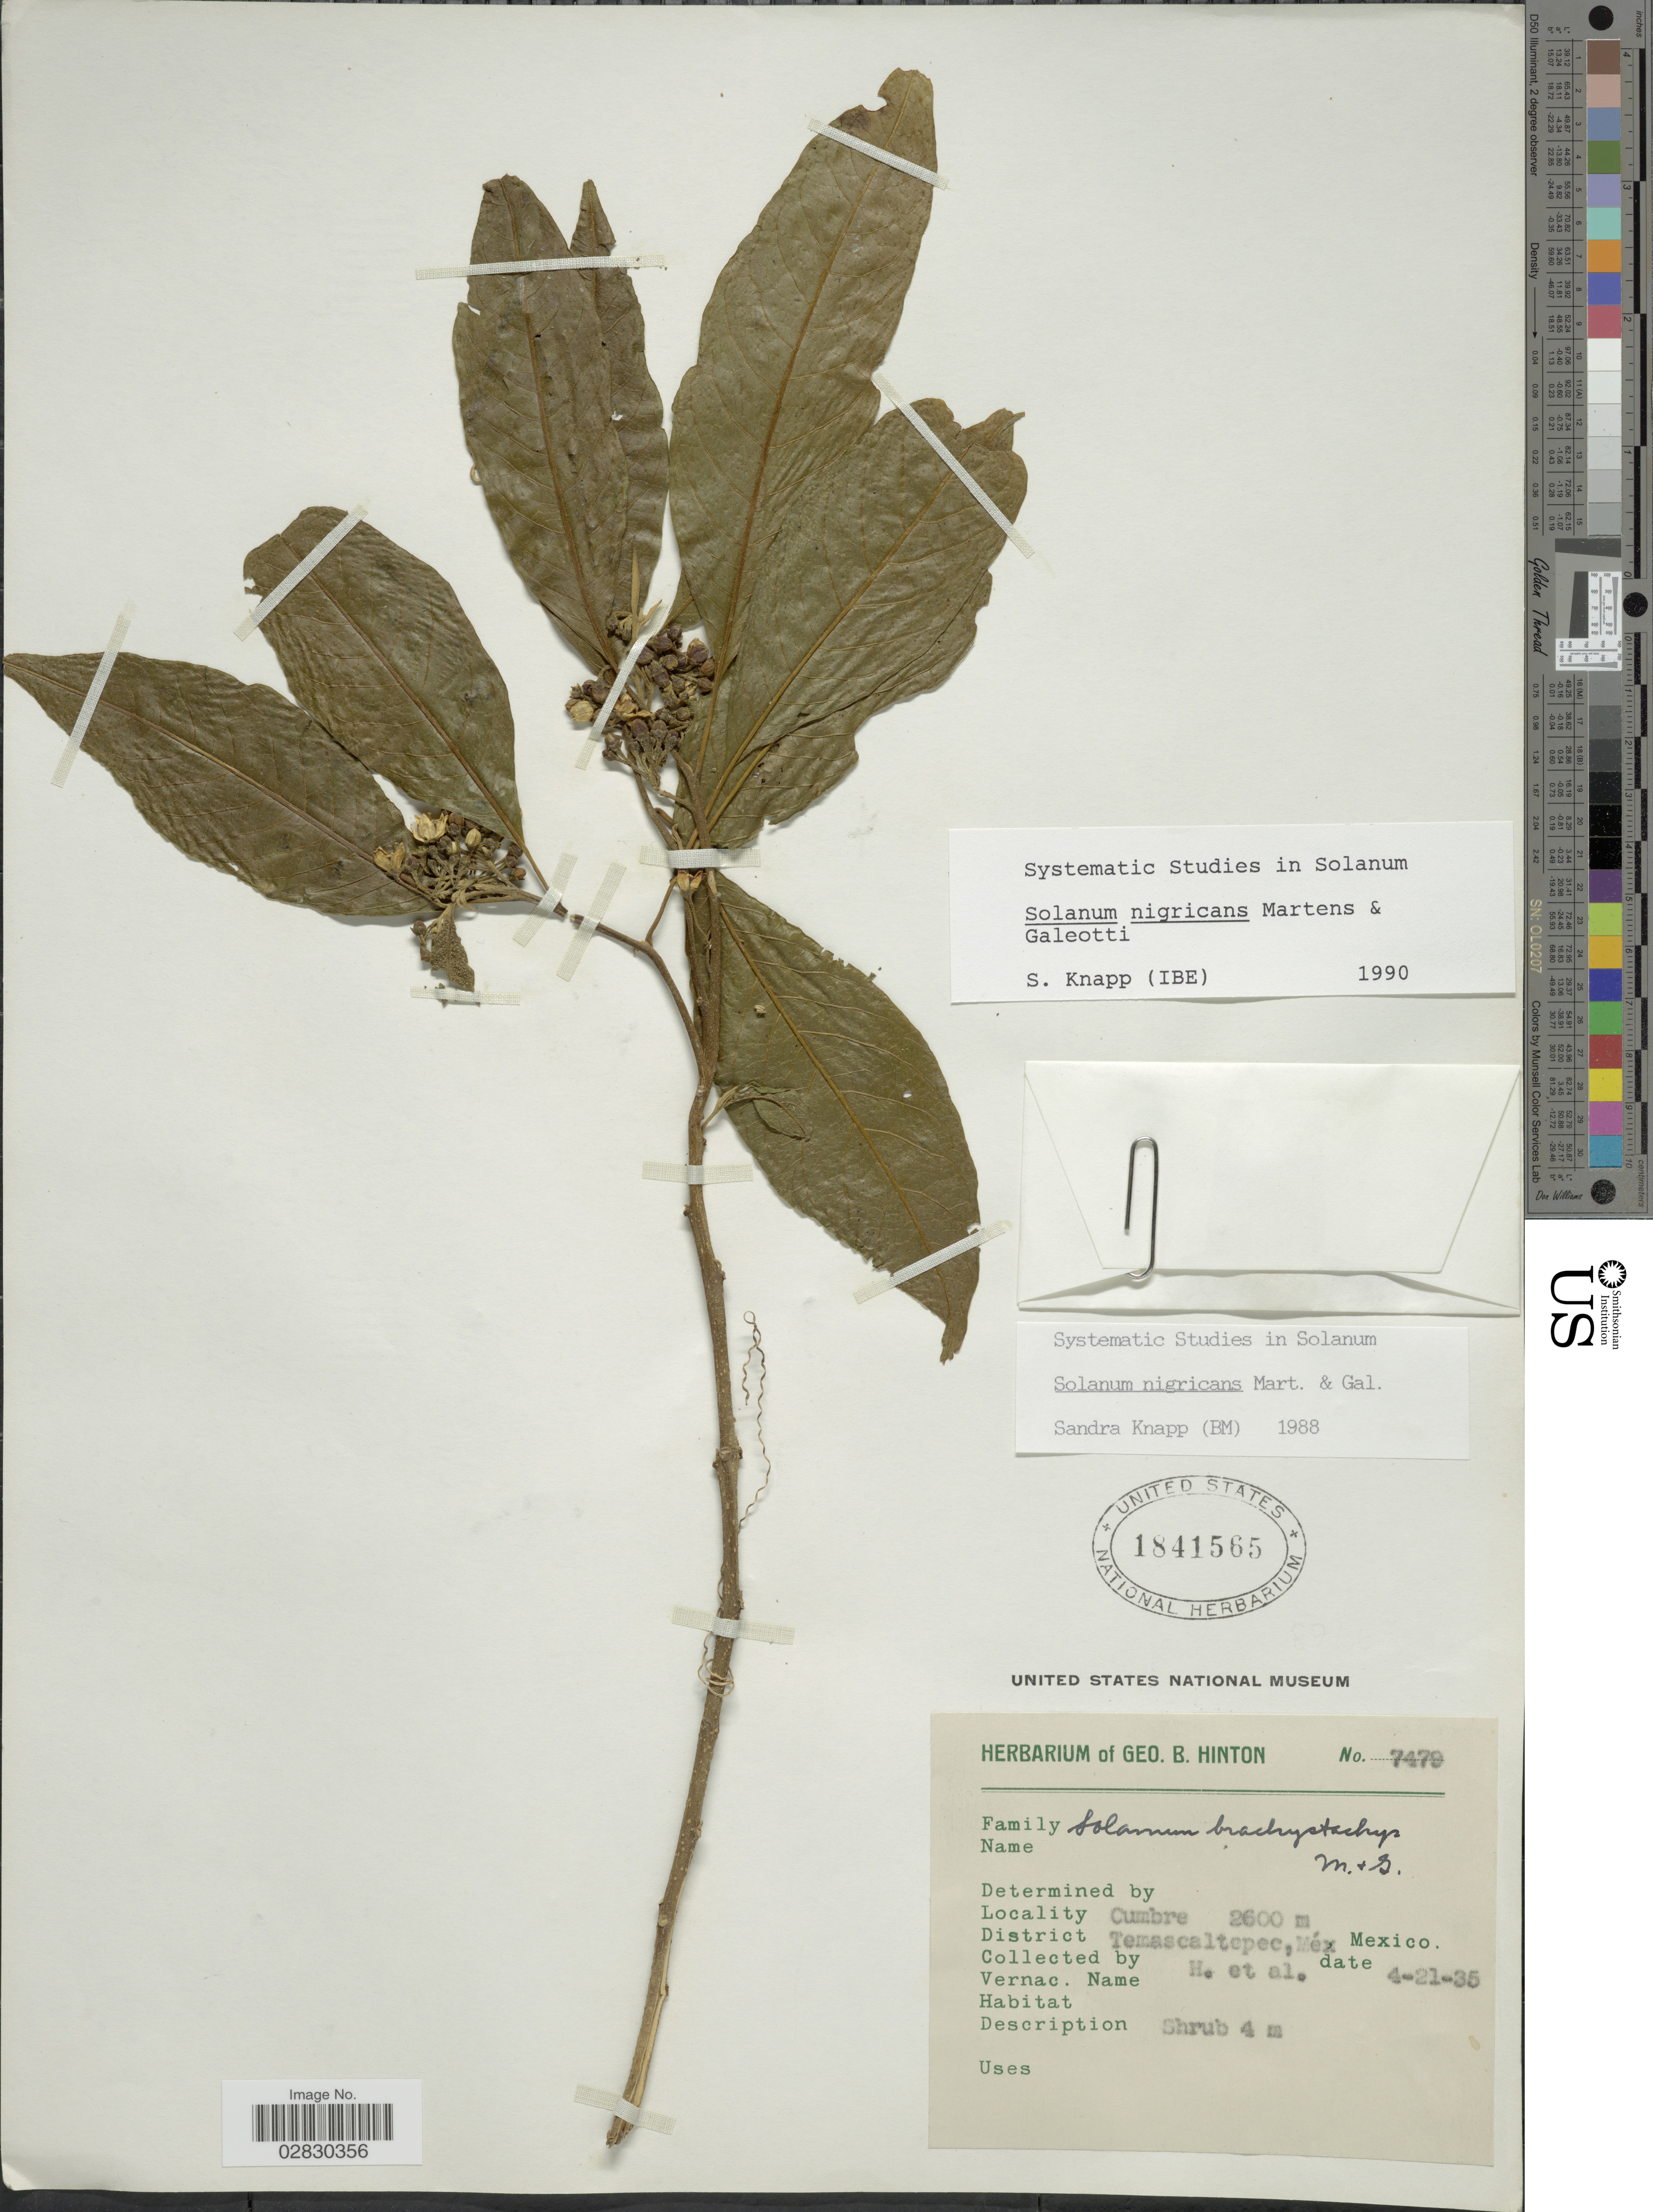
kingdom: Plantae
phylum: Tracheophyta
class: Magnoliopsida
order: Solanales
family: Solanaceae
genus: Solanum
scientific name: Solanum nigricans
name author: M. Martens & Galeotti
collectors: G. B. Hinton & et al.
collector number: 7479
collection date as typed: Transcribed d/m/y: 21/4/35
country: Mexico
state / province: México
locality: Cumbre. District Temascaltepec.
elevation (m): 2600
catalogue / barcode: US 1841565